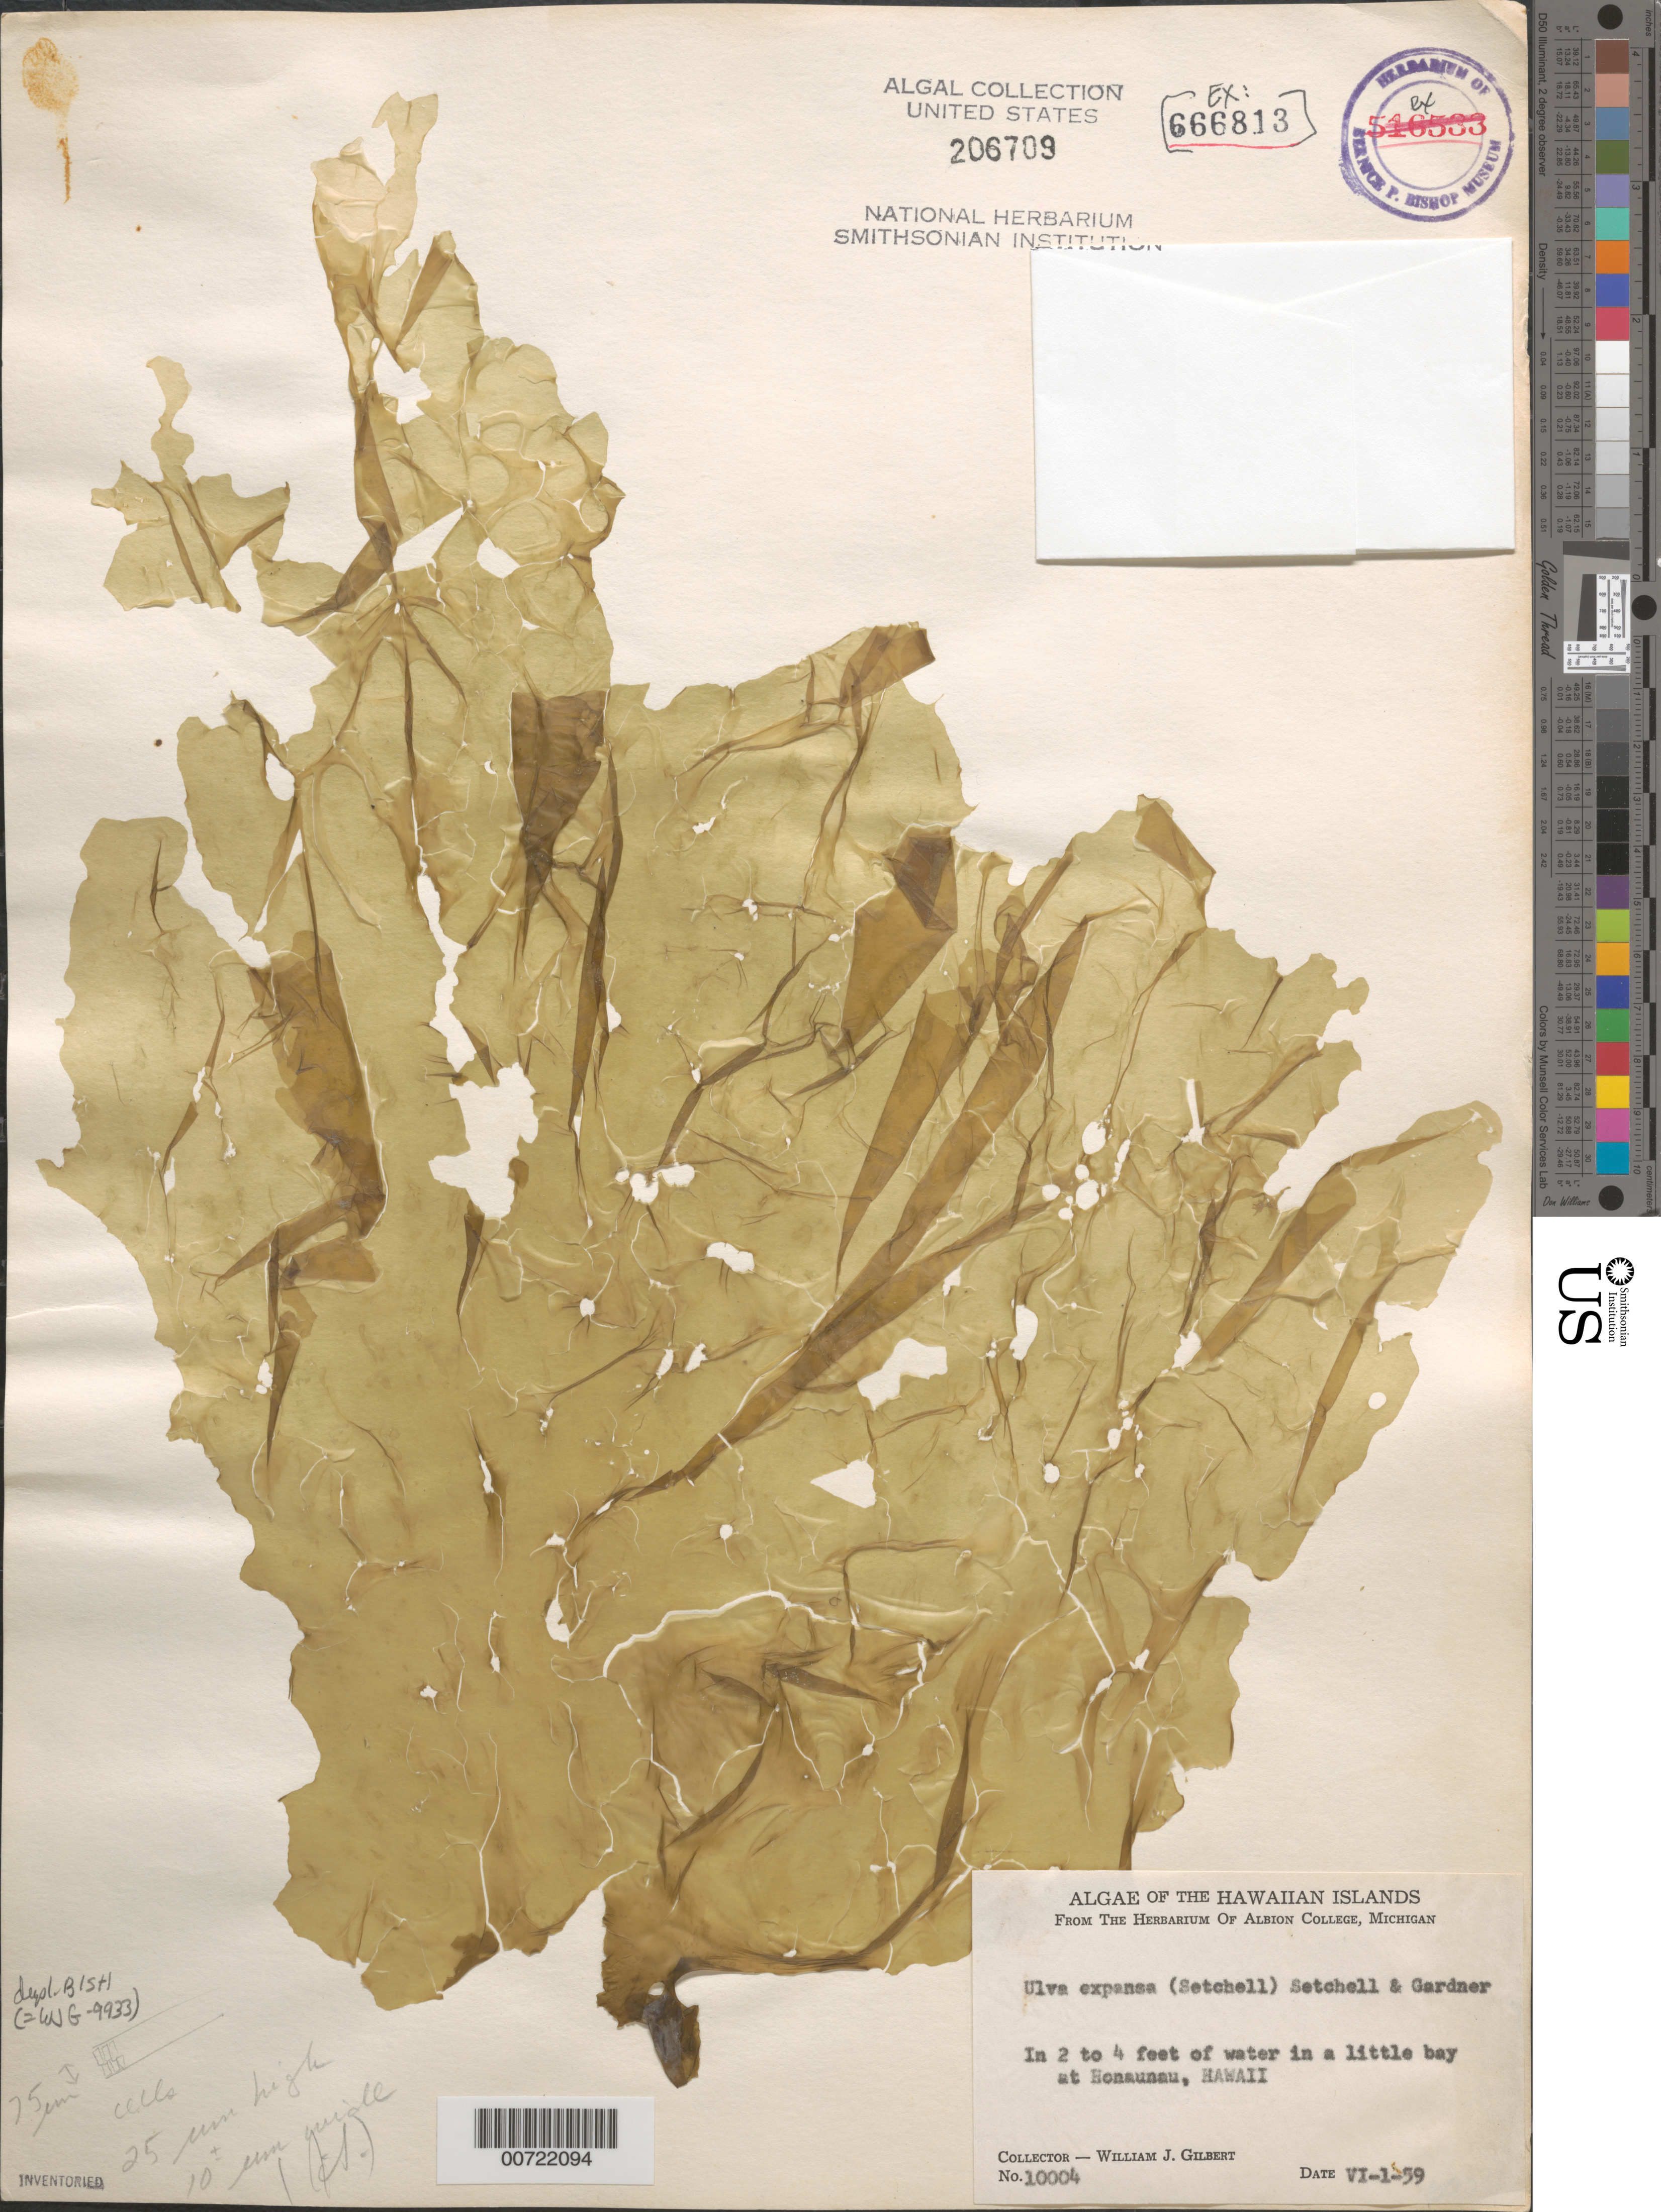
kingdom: Plantae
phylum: Chlorophyta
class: Ulvophyceae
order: Ulvales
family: Ulvaceae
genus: Ulva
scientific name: Ulva expansa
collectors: W. J. Gilbert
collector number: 10004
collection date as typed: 01 Jun 1959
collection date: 1959-06-01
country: United States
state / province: Hawaii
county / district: Hawaii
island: Hawaii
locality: Honaunau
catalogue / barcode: US 206709